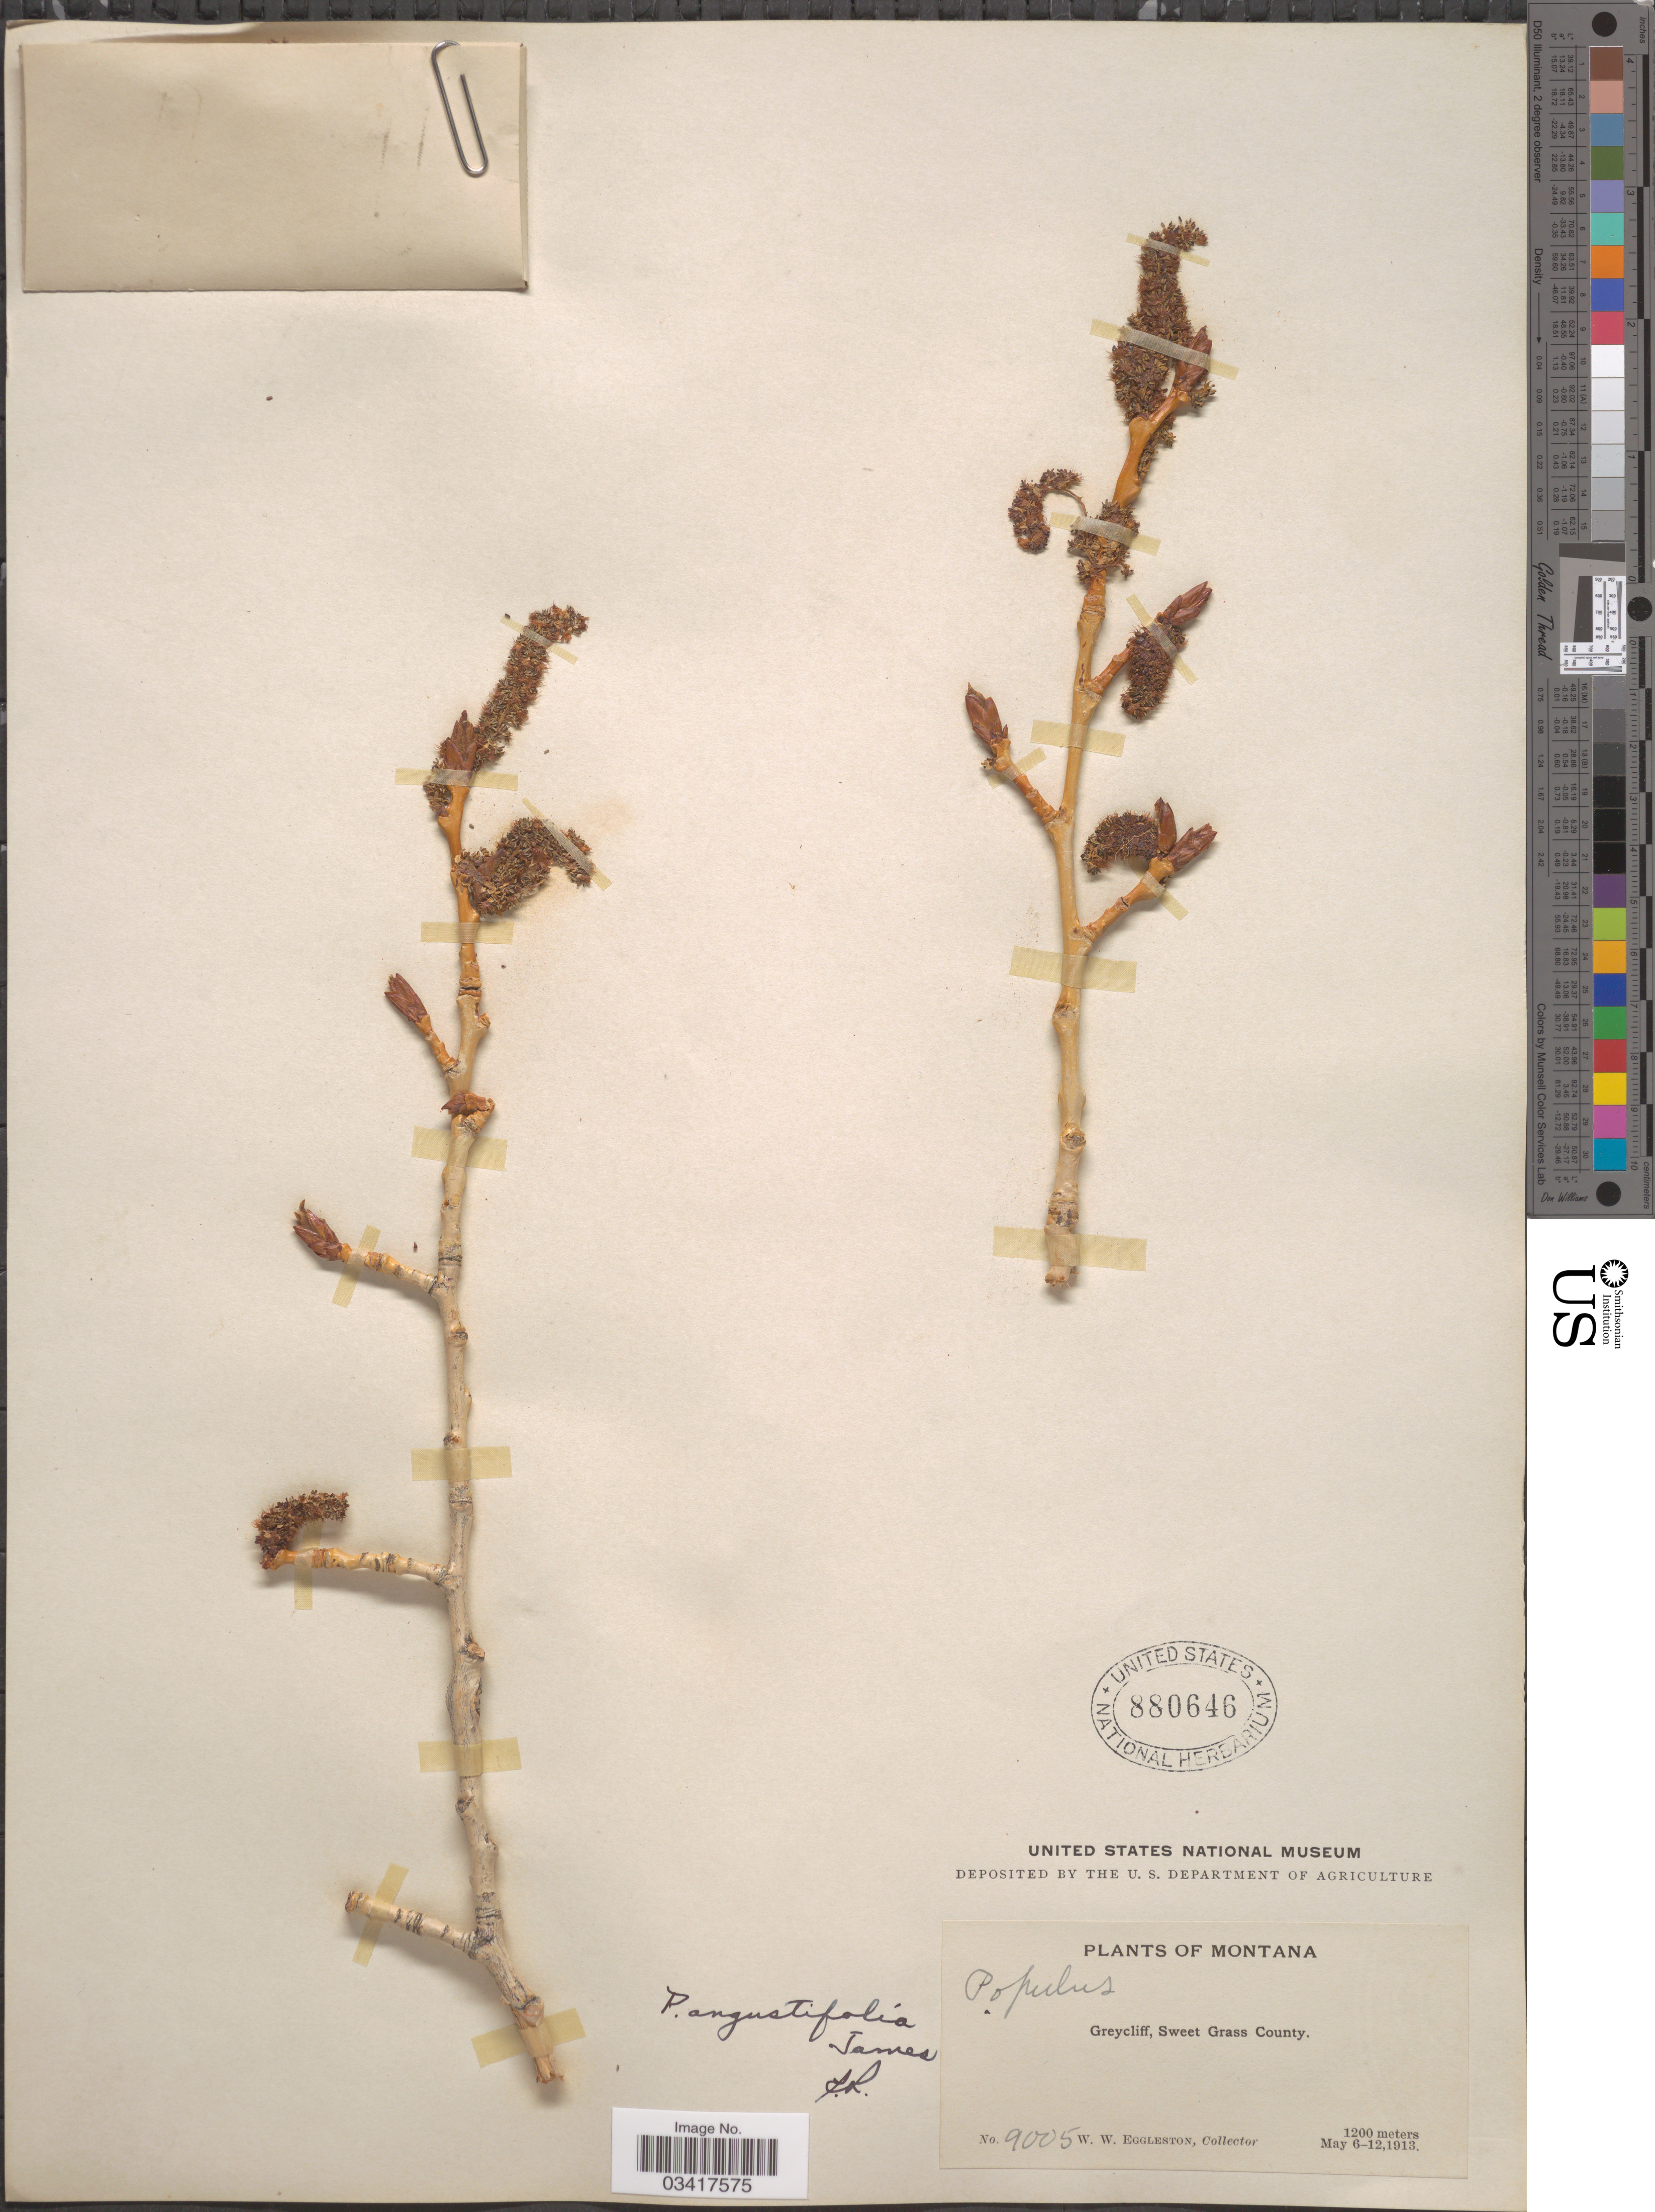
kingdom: Plantae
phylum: Tracheophyta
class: Magnoliopsida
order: Malpighiales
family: Salicaceae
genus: Populus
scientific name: Populus angustifolia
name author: E. James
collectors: W. W. Eggleston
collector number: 9005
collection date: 1913-05-06/1913-05-12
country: United States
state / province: Montana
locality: Greycliff, Sweet Grass County.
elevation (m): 1200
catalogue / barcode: US 880646